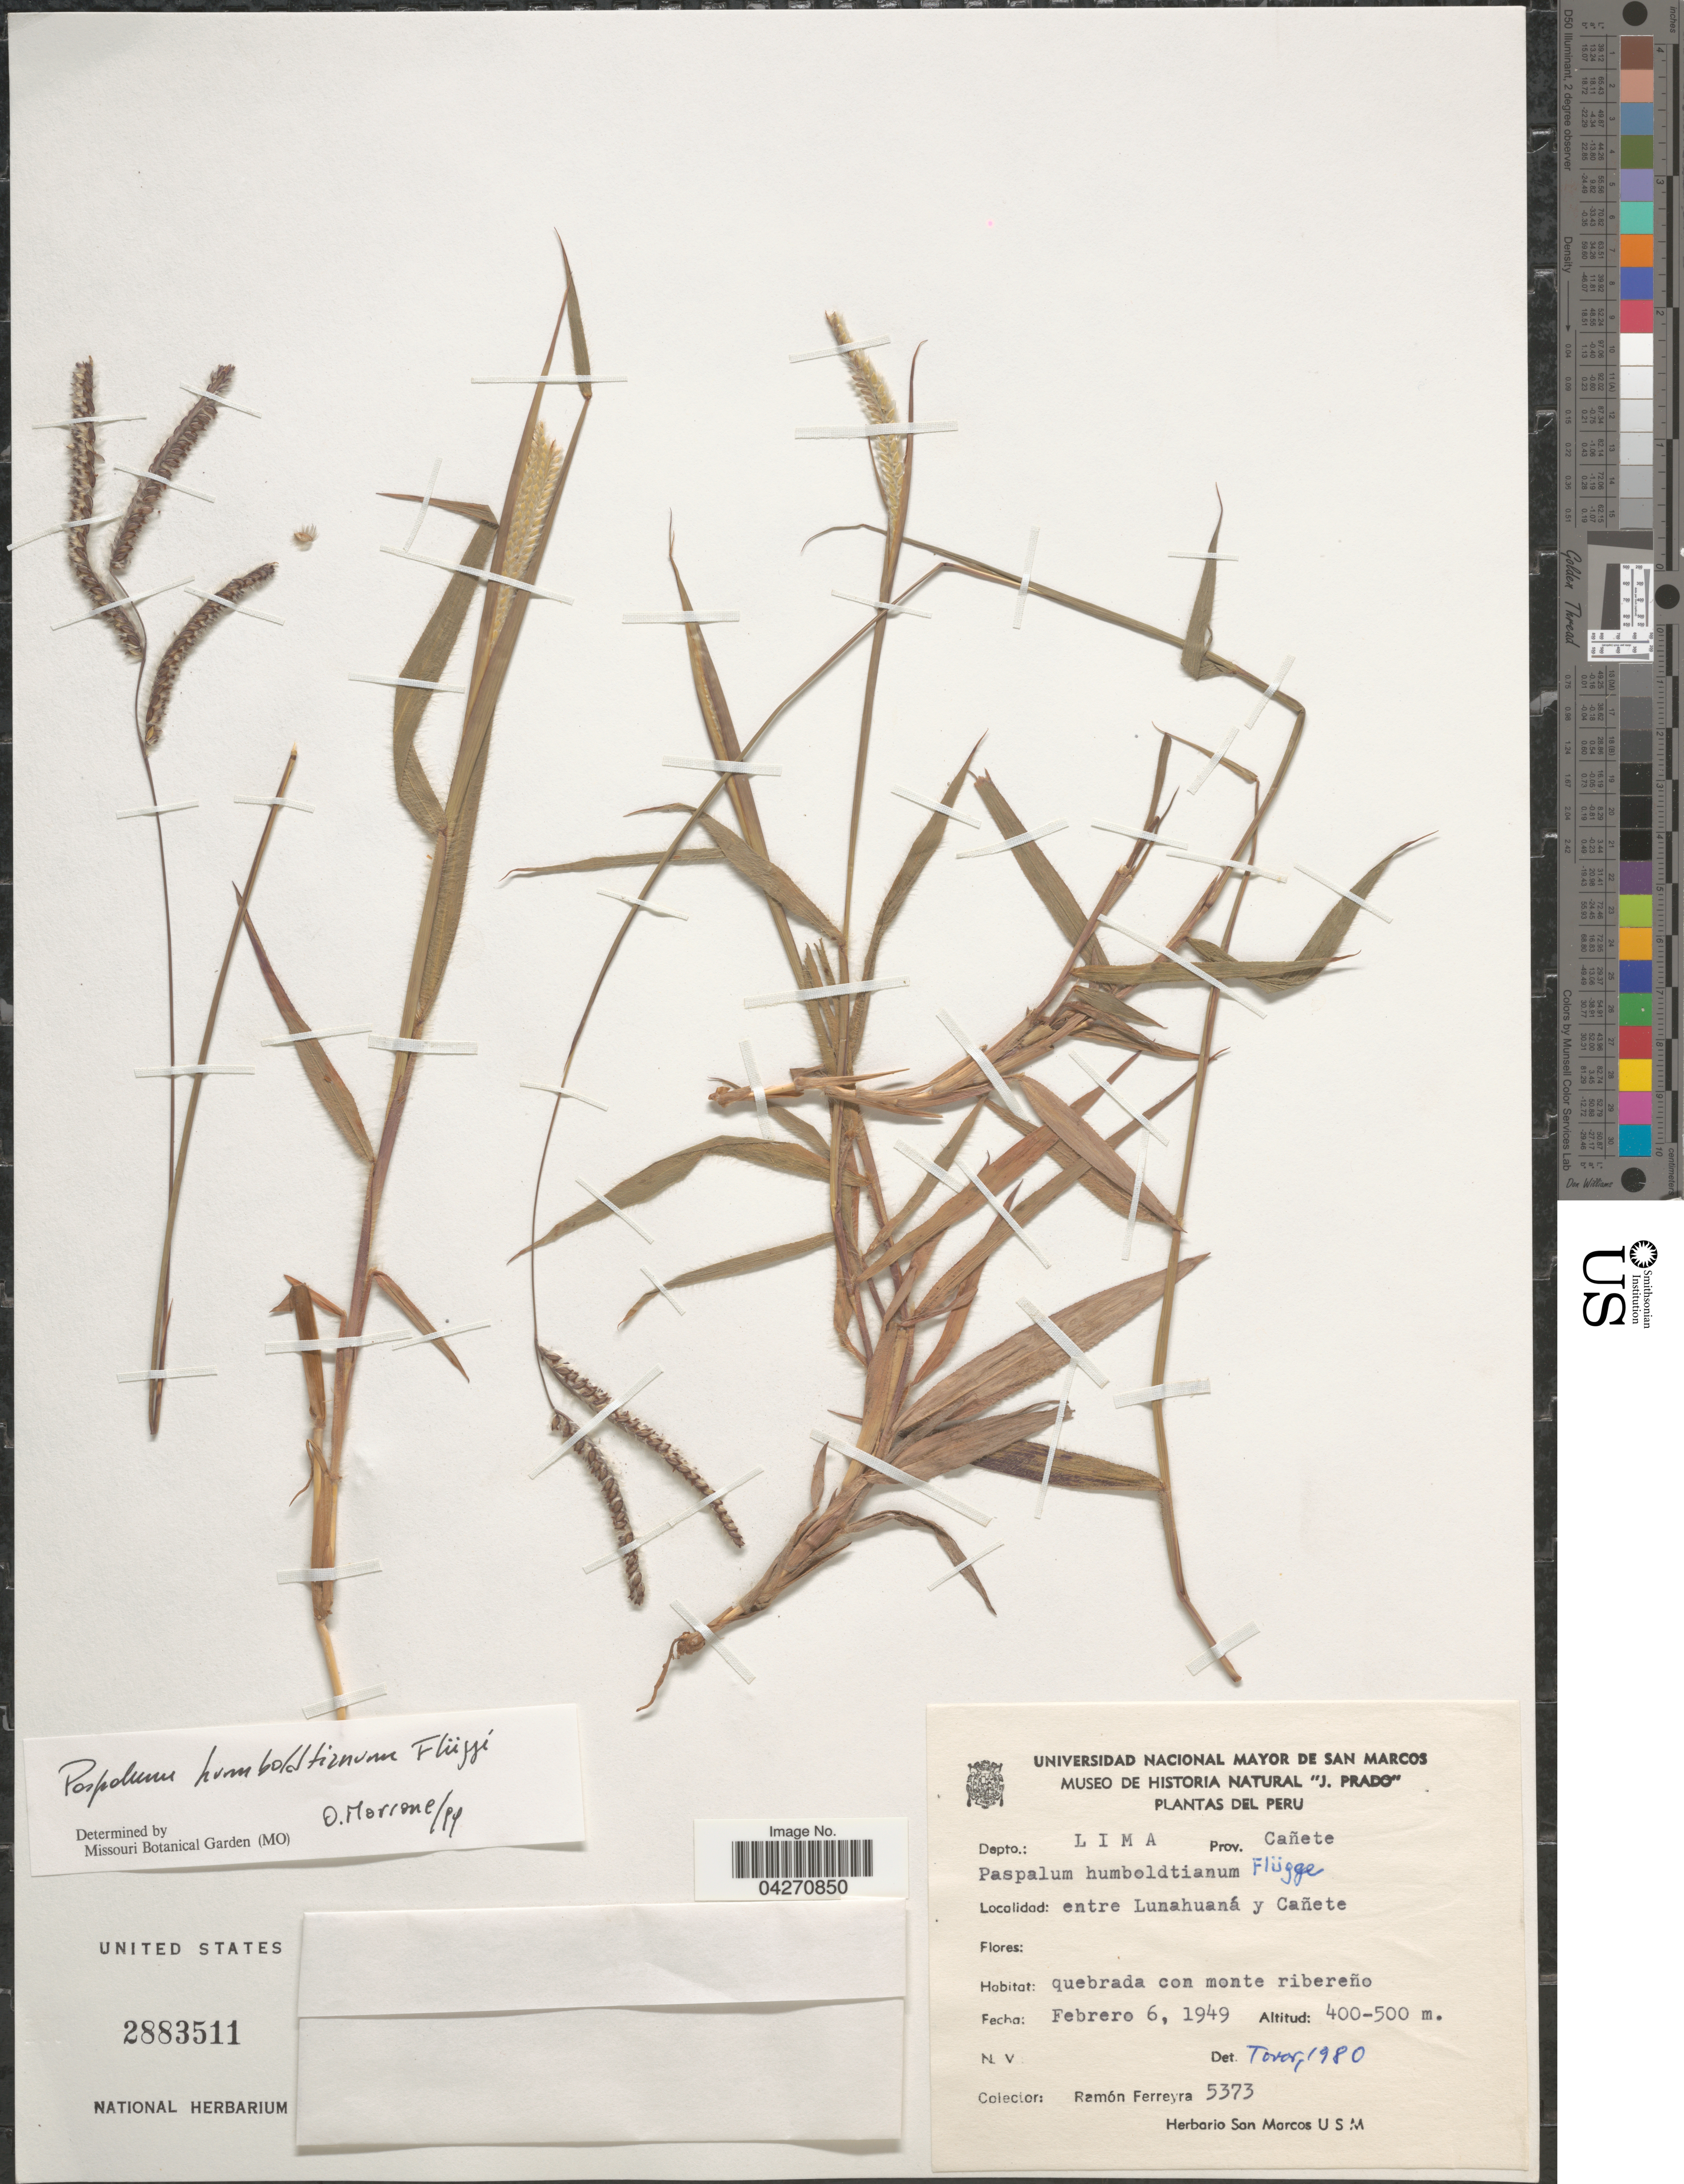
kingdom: Plantae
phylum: Tracheophyta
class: Liliopsida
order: Poales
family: Poaceae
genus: Paspalum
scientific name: Paspalum humboldtianum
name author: Flüggé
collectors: R. A. Ferreyra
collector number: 5373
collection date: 1949-02-06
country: Peru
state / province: Lima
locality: Depto.: Lima. Prov. Cañete. Entre Lunahuaná y Cañete.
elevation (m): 400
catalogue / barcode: US 2883511